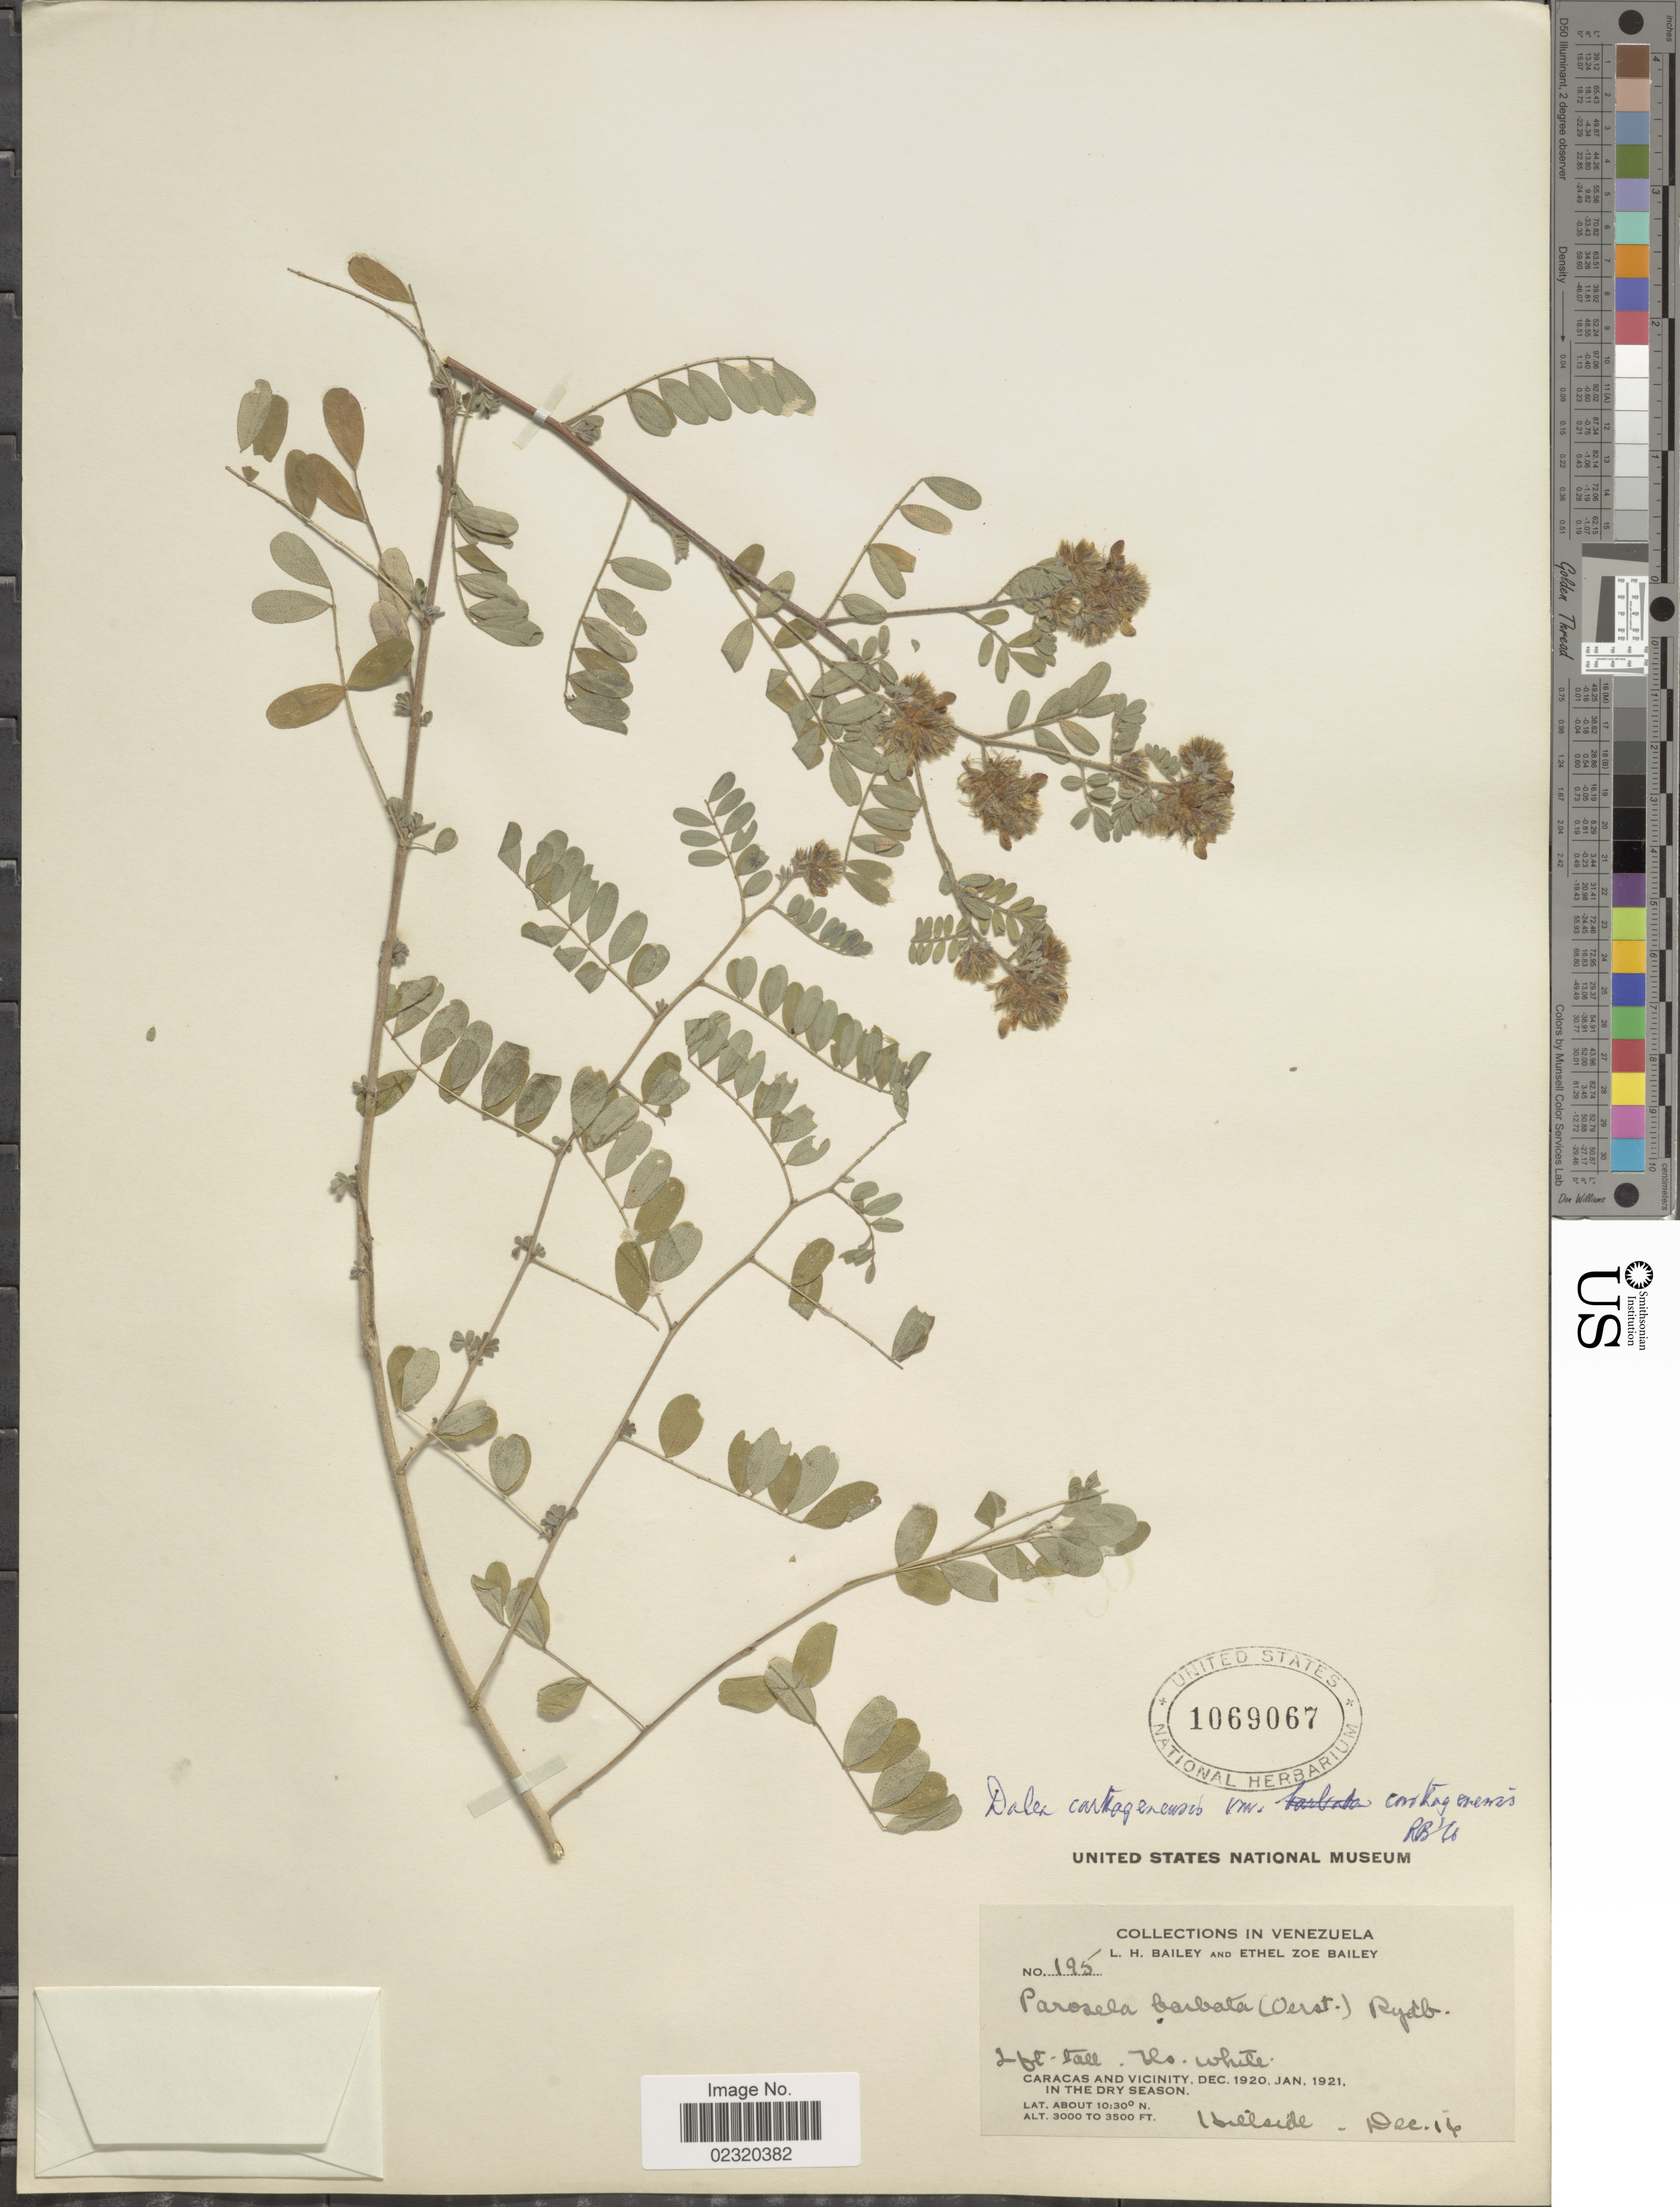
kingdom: Plantae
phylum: Tracheophyta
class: Magnoliopsida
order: Fabales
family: Fabaceae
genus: Dalea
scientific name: Dalea carthagenensis var. carthagenensis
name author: (Jacq.) J.F. Macbr.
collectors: L. H. Bailey & E. Z. Bailey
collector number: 195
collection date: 1921-12-16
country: Venezuela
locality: Caracas and Vicinity, in dry season, Hillside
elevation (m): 914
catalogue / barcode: US 1069067